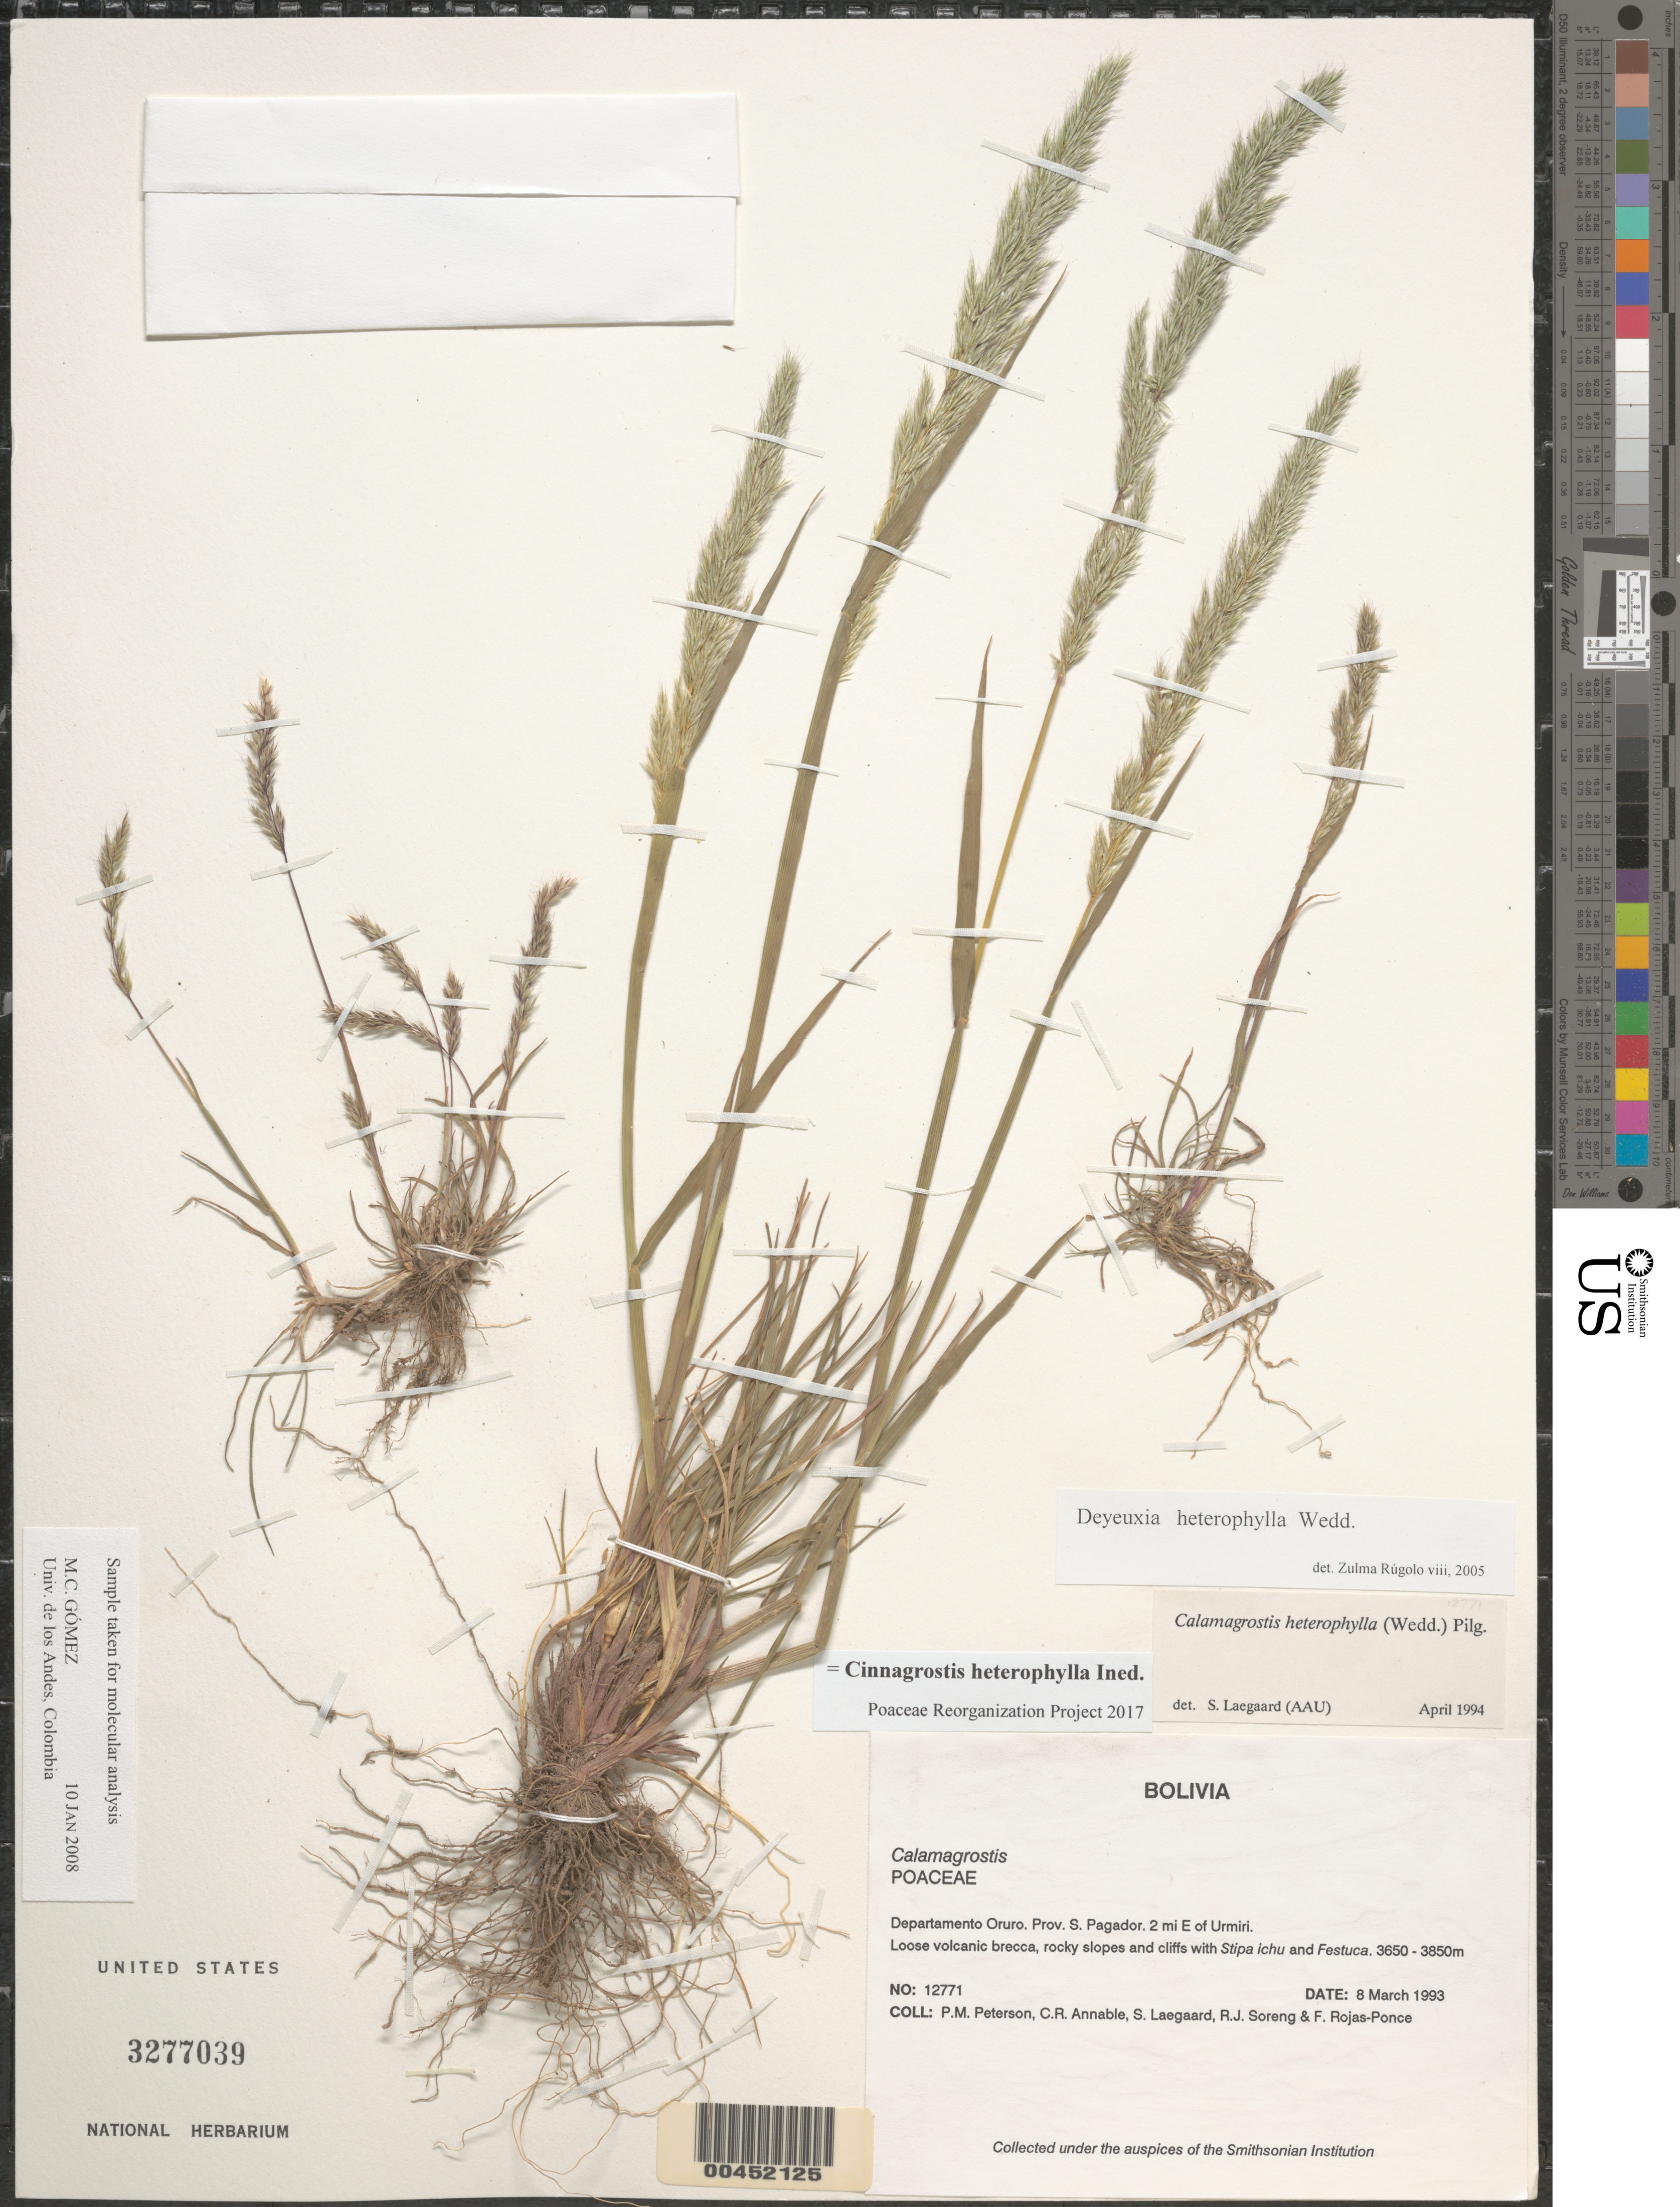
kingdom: Plantae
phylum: Tracheophyta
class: Liliopsida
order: Poales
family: Poaceae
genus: Cinnagrostis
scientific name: Cinnagrostis heterophylla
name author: (Wedd.) P.M. Peterson et al.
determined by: Poaceae Reorganization Project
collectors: P. M. Peterson, C. R. Annable, S. Lægaard, R. J. Soreng & F. Rojas-Ponce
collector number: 12771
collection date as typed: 08 Mar 1993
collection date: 1993-03-08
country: Bolivia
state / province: Oruro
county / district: Sebastián Pagador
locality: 2 mi E of Urmiri.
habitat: Loose volcanic brecca, rocky slopes and cliffs with Stipa ichu and Festuca.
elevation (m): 3650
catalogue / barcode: US 3277039